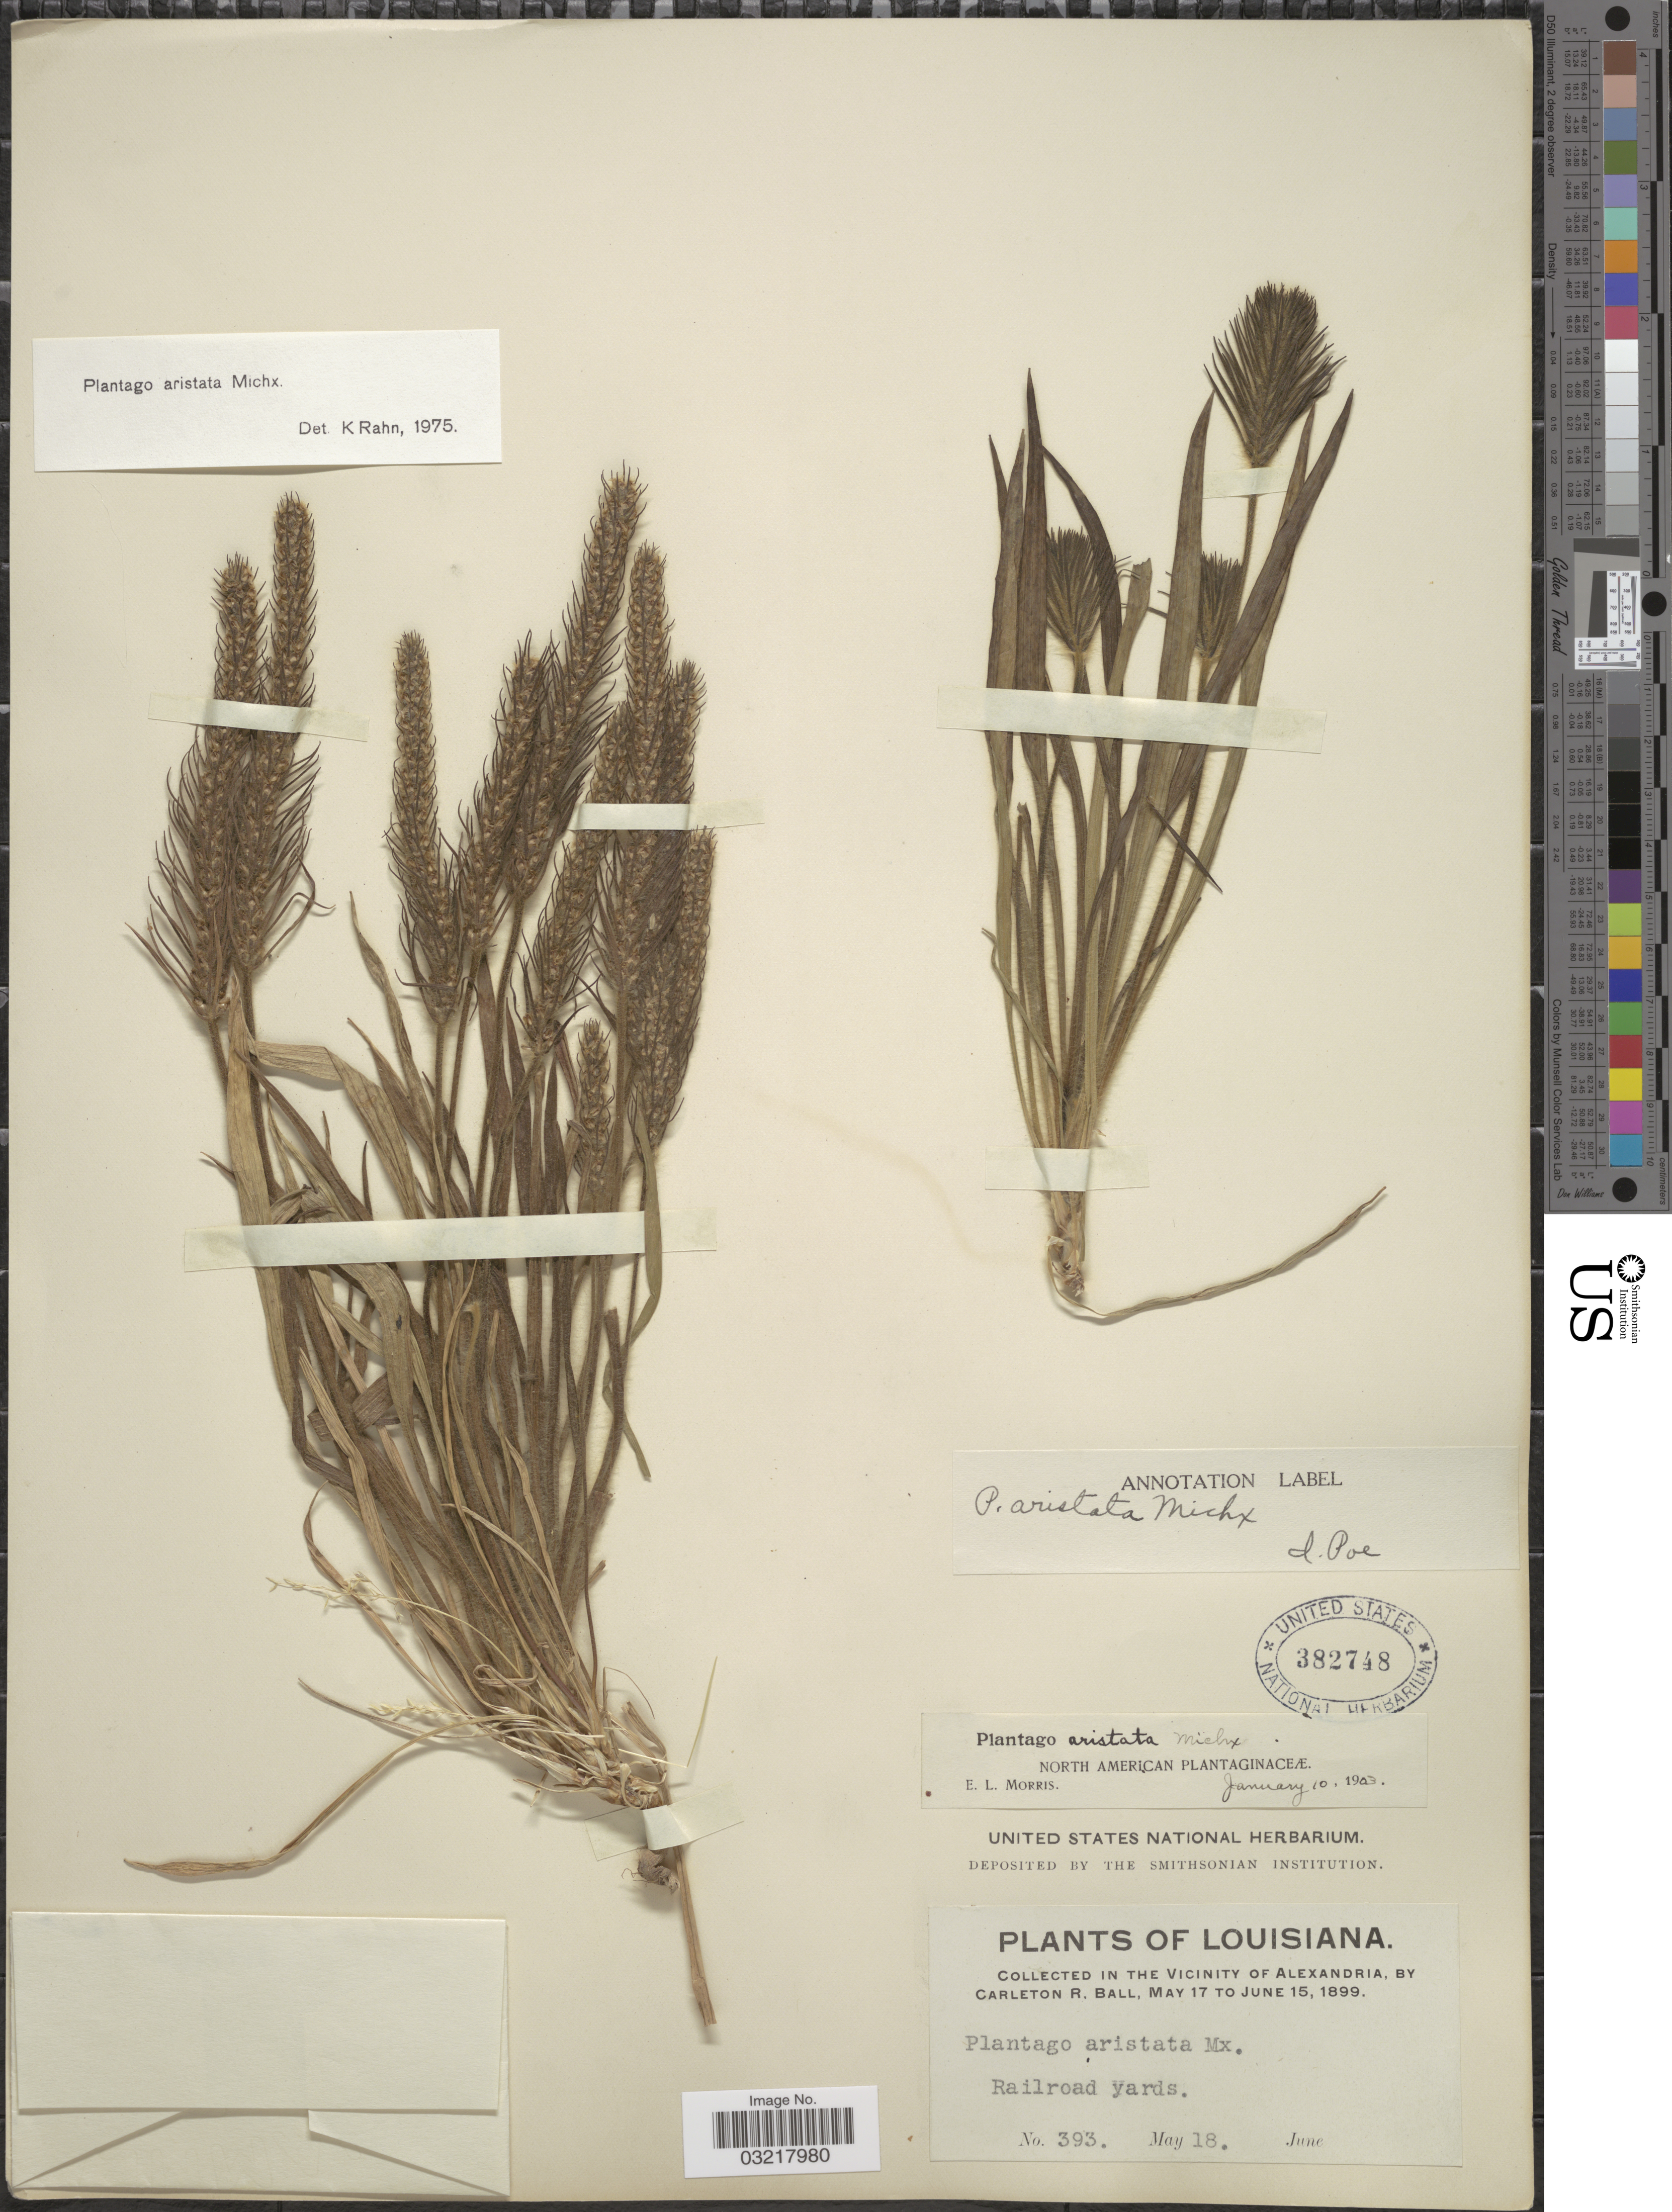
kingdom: Plantae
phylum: Tracheophyta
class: Magnoliopsida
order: Lamiales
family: Plantaginaceae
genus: Plantago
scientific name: Plantago aristata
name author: Michx.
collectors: C. R. Ball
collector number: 393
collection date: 1899-05-18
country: United States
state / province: Louisiana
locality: Vicinity of Alexandria. Railroad yards.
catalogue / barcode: US 382748